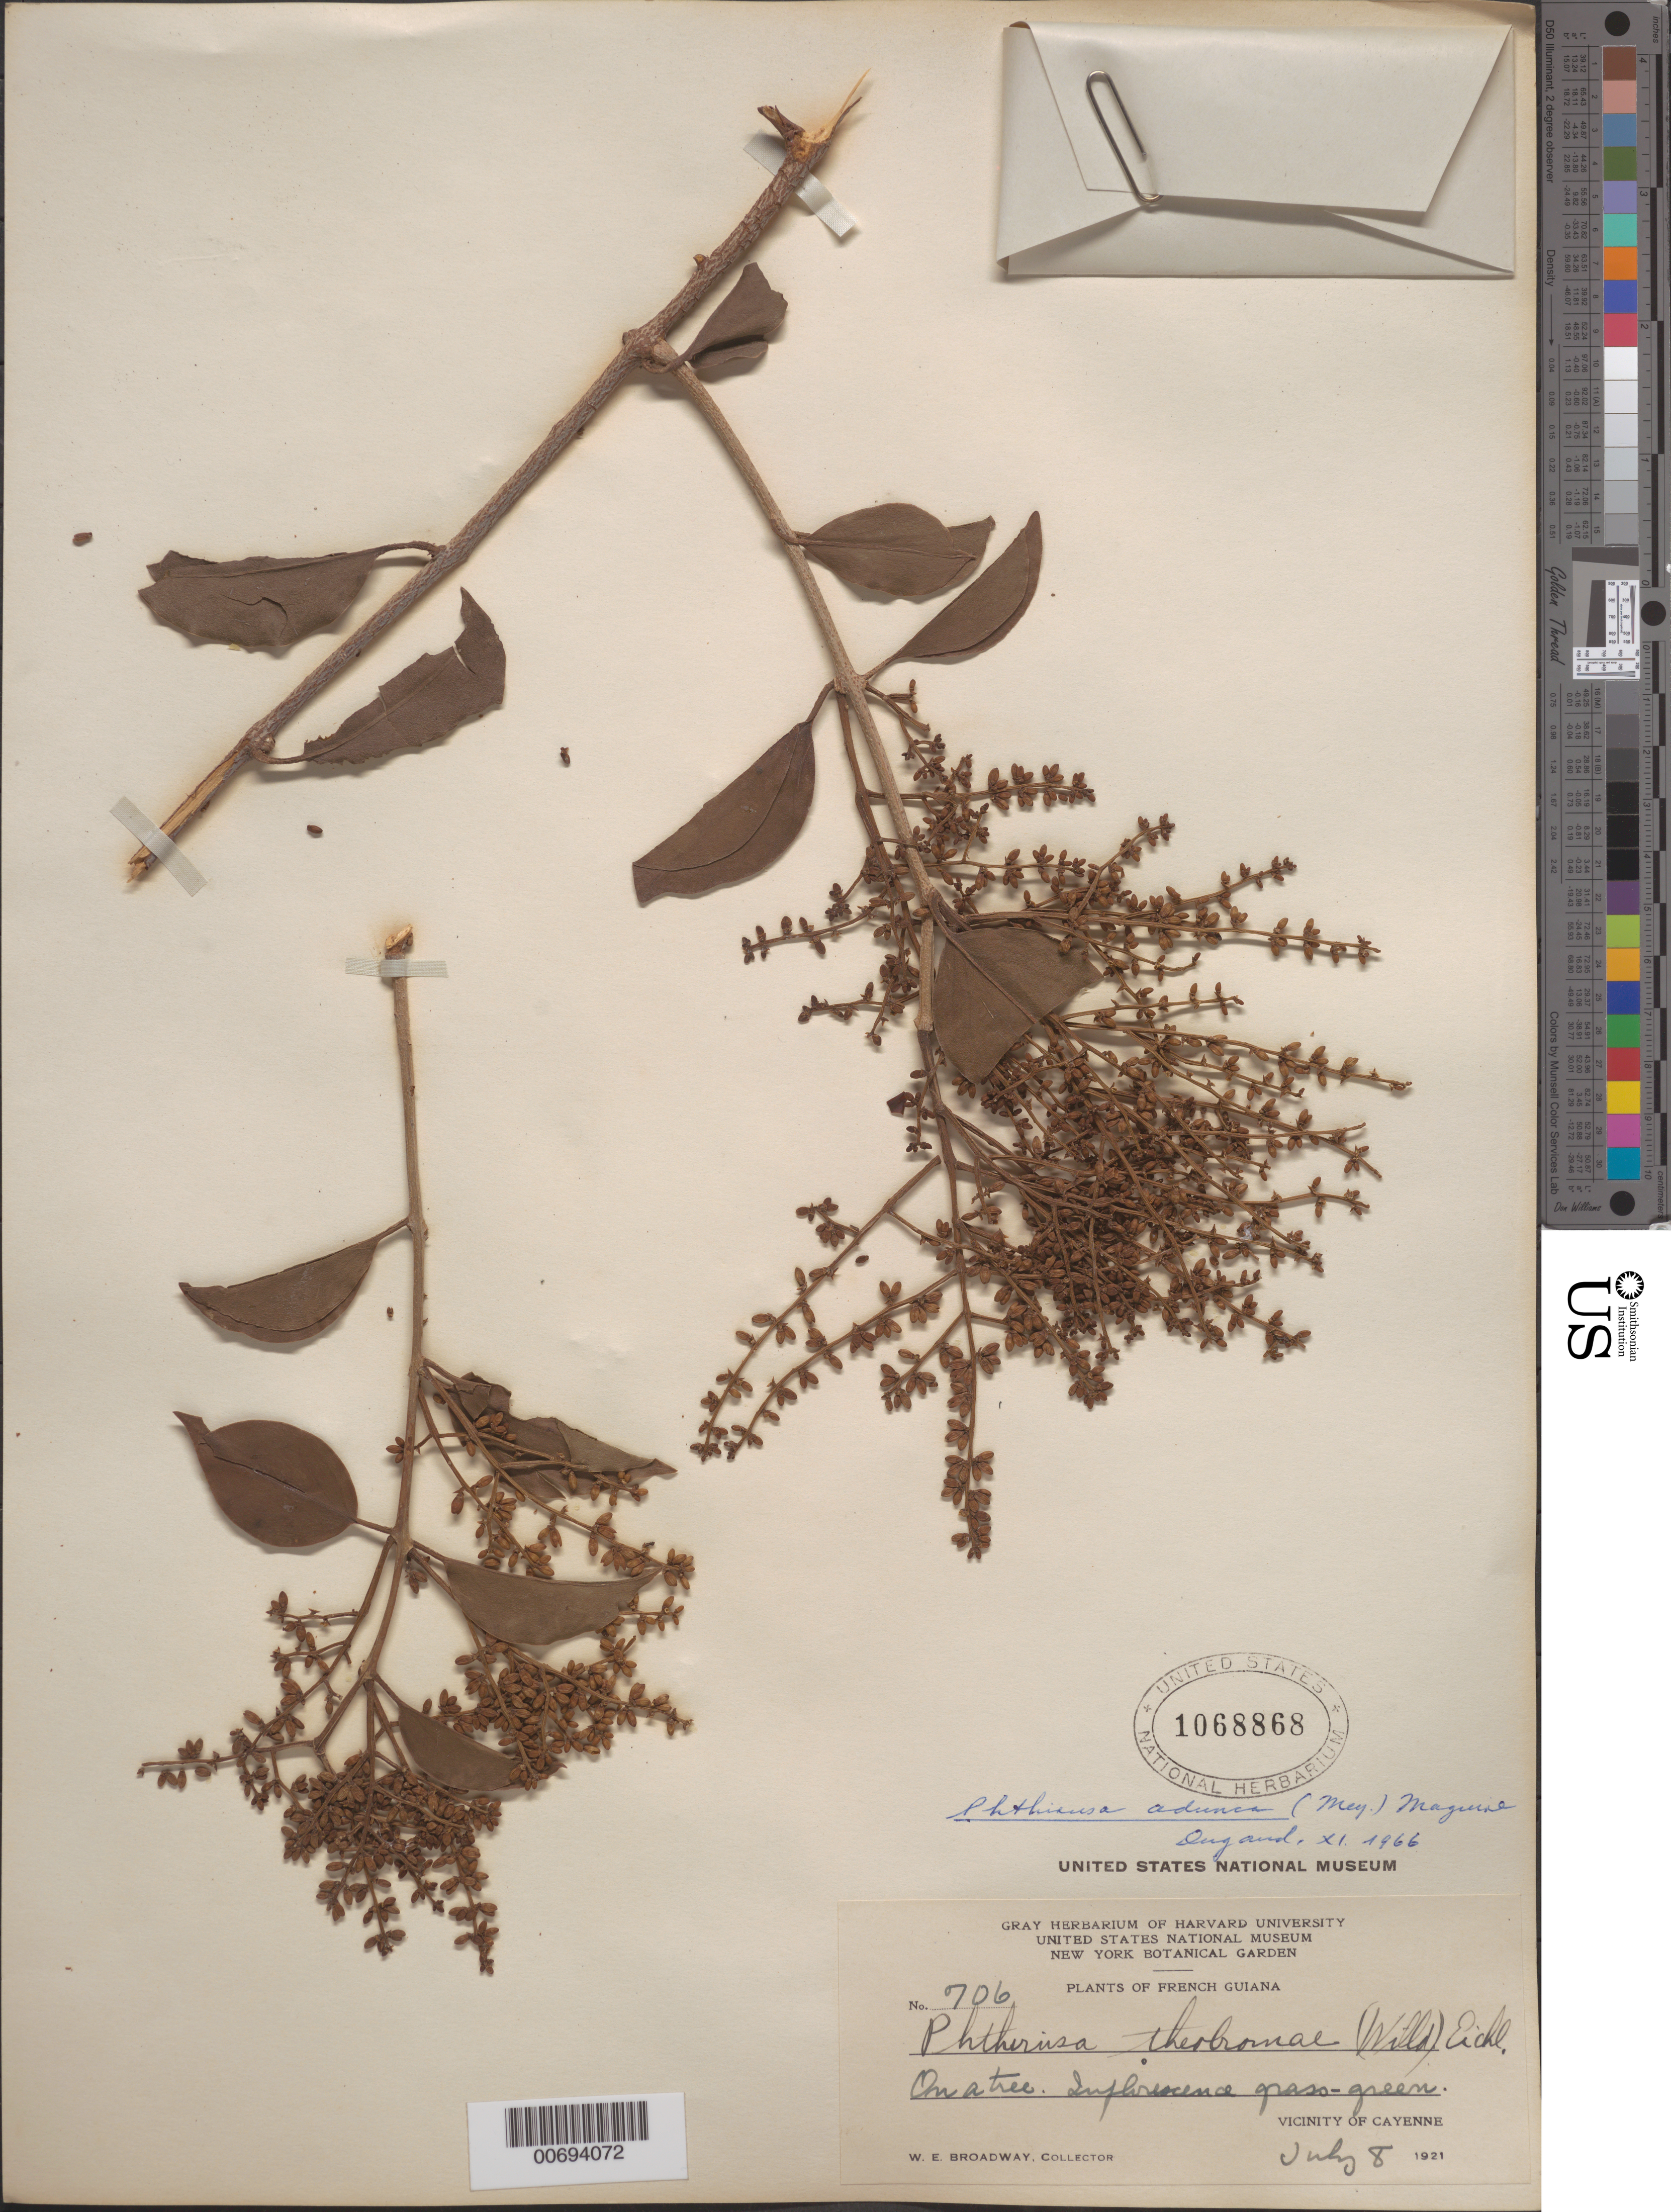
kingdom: Plantae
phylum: Tracheophyta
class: Magnoliopsida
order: Santalales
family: Loranthaceae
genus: Phthirusa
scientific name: Phthirusa adunca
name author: (G. Mey.) Maguire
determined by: Dugand, --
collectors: W. E. Broadway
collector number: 706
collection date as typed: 8-Jul-21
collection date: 1921-07-08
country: French Guiana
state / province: Cayenne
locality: Cayenne, vic.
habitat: On a tree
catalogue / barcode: US 1068868